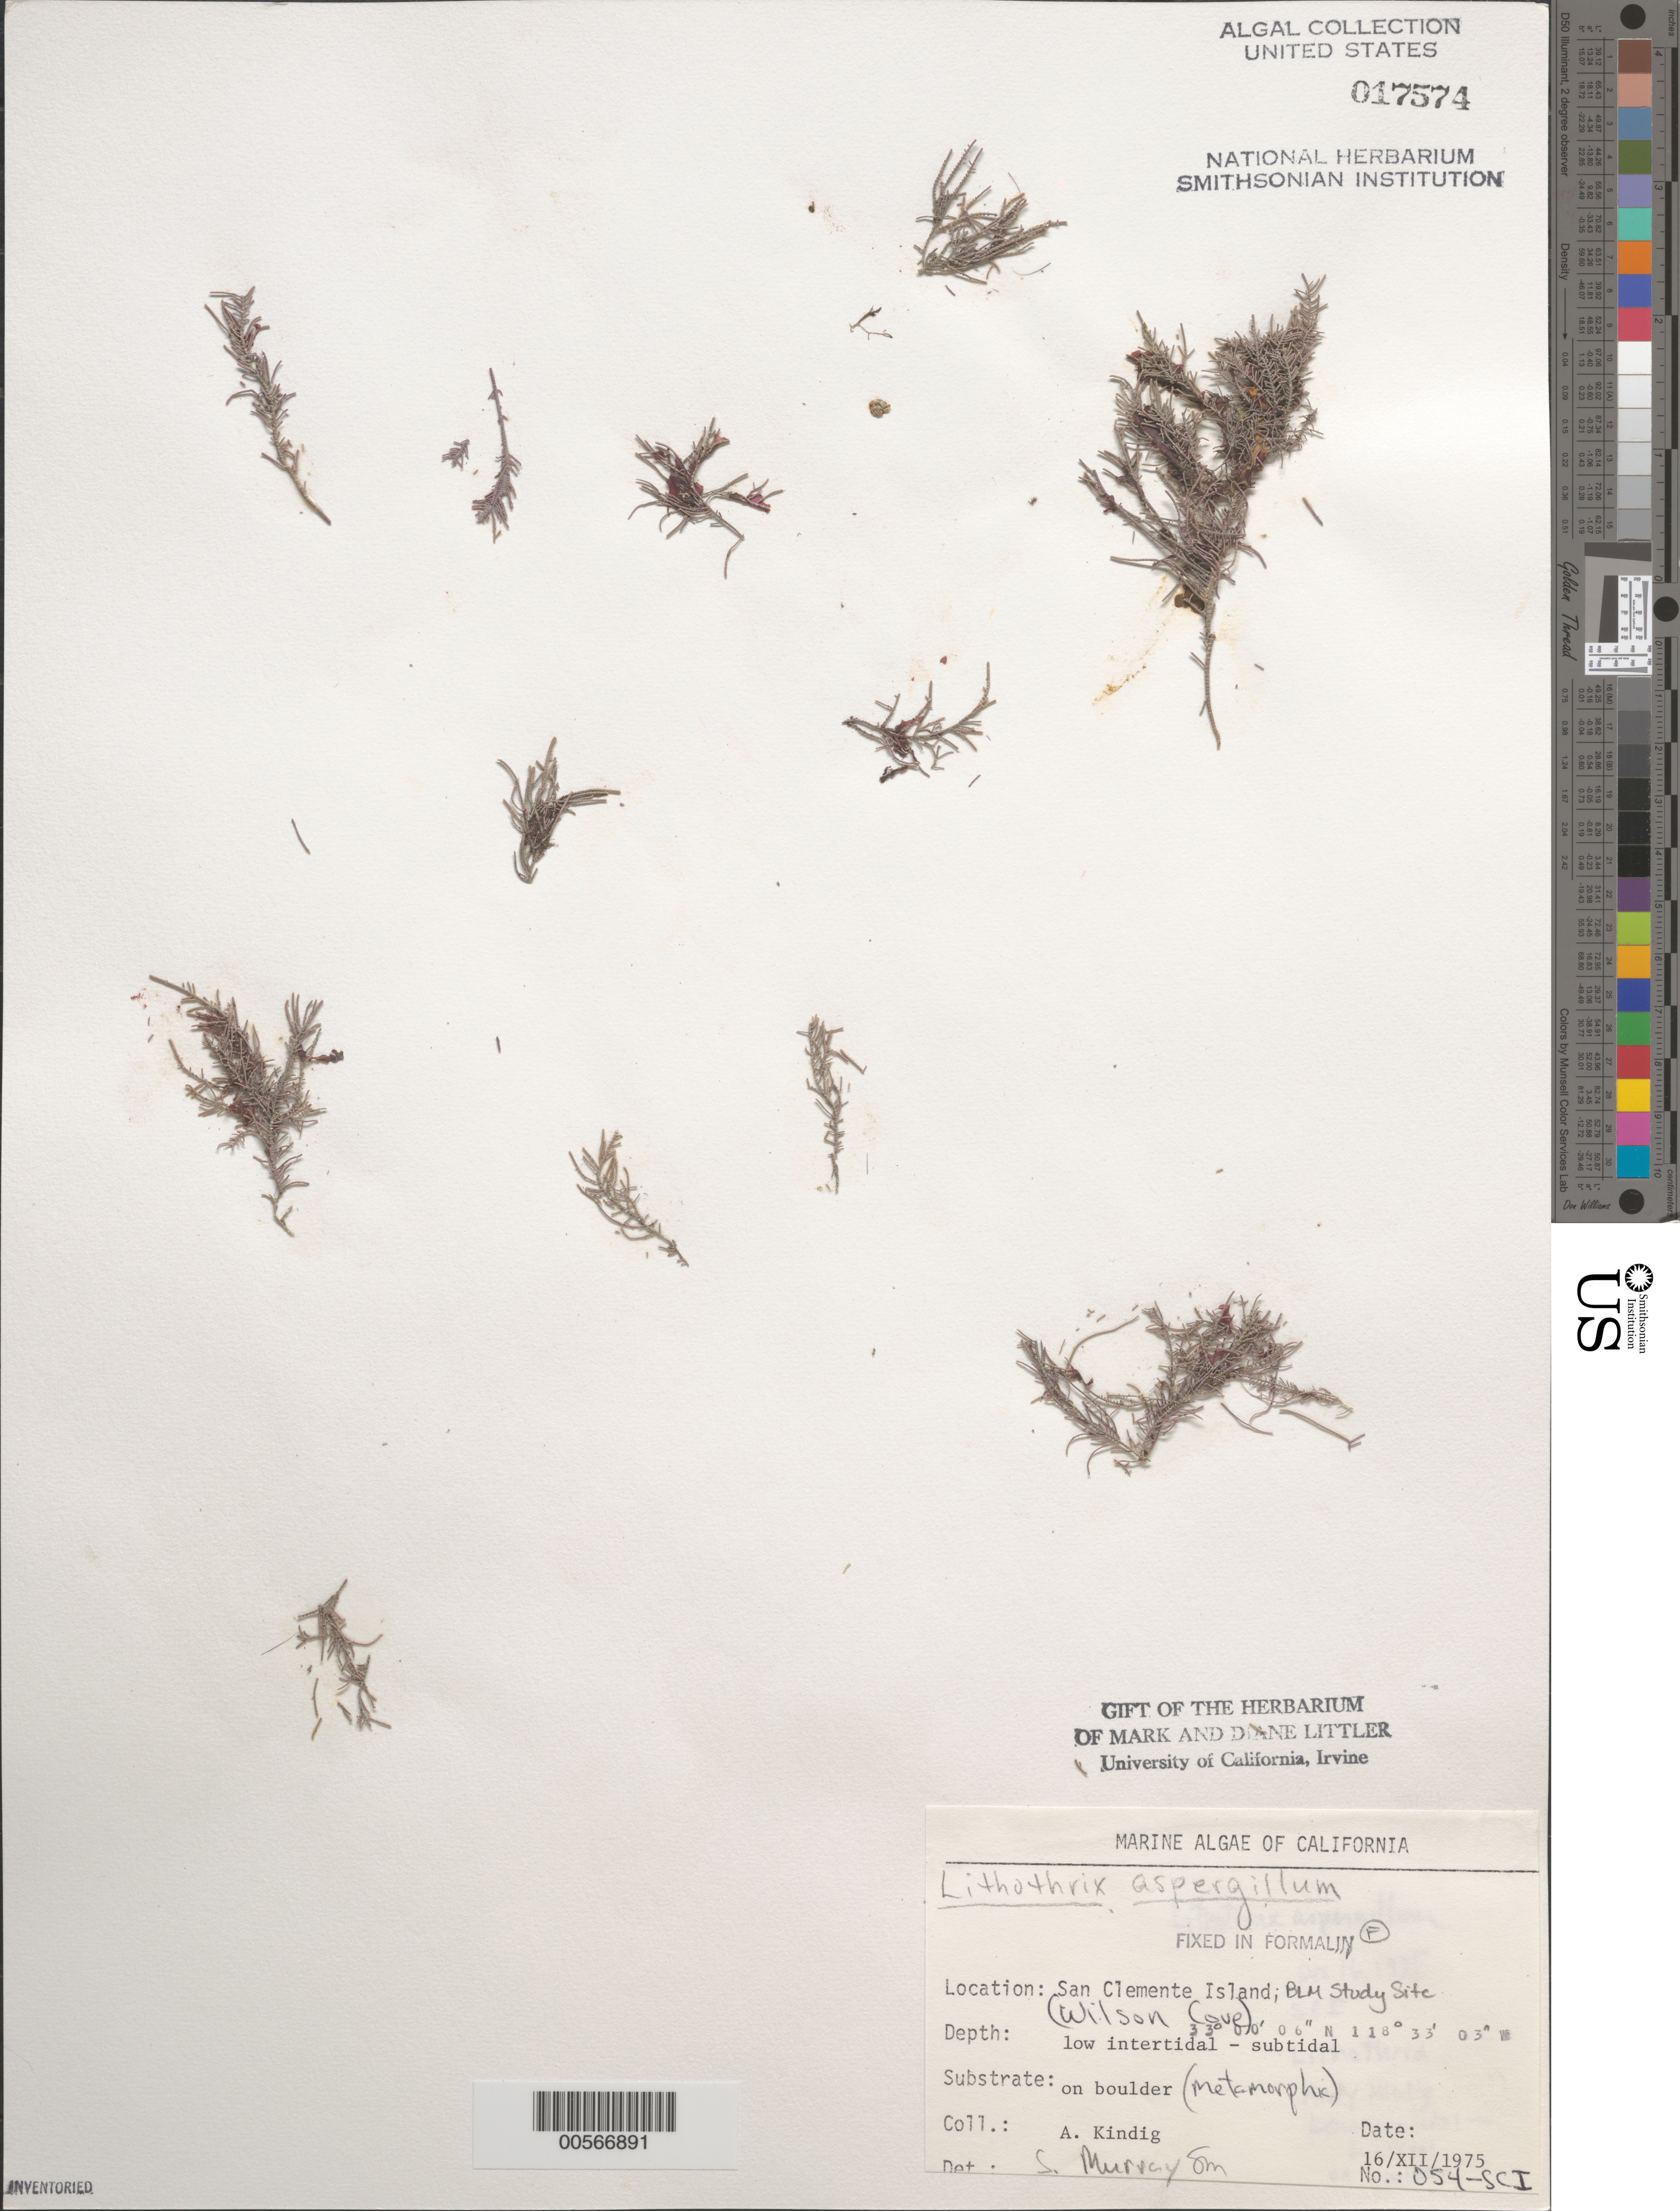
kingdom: Plantae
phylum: Rhodophyta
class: Florideophyceae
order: Corallinales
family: Lithophyllaceae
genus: Lithothrix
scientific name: Lithothrix aspergillum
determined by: Murray, S. N.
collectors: A. Kindig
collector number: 054-sci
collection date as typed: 16 Dec 1975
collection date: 1975-12-16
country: United States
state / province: California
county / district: Los Angeles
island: San Clemente Island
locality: Wilson Cove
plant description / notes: BLM-SOCALBIGHT Rocky Intertidal Survey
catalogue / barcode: US 17574